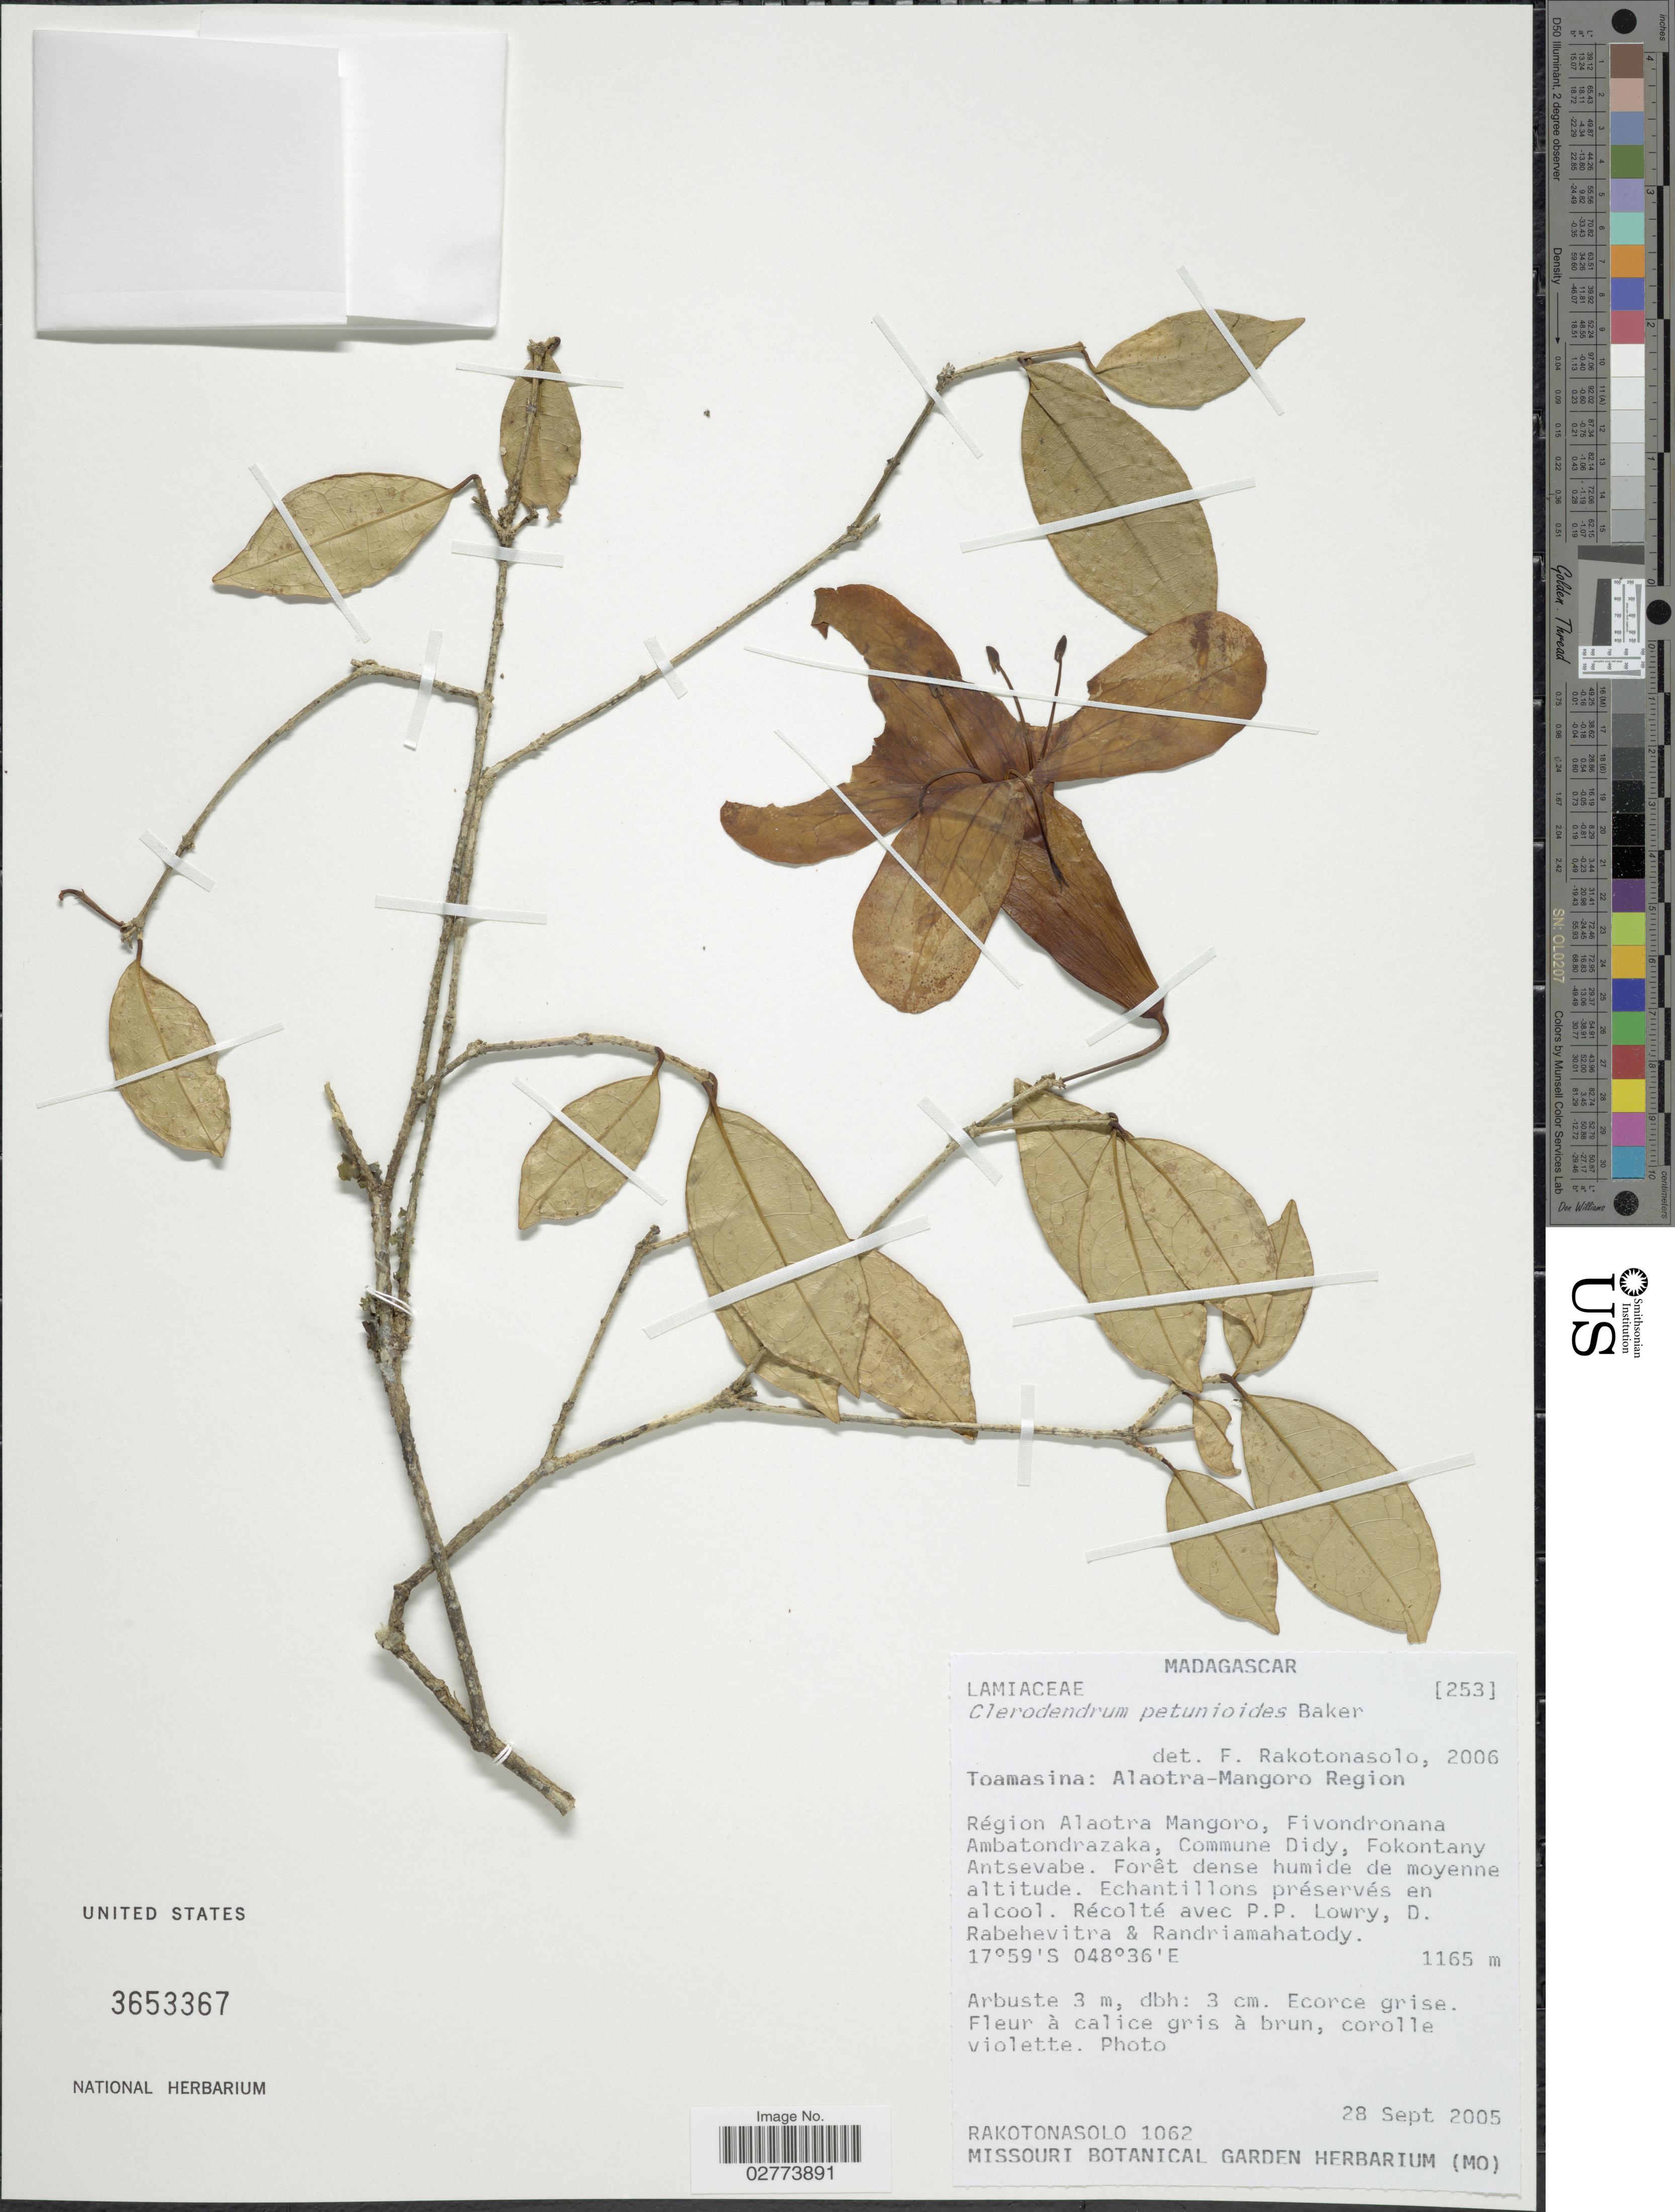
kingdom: Plantae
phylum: Tracheophyta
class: Magnoliopsida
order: Lamiales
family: Lamiaceae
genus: Clerodendrum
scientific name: Clerodendrum petunioides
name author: Baker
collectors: Rakotonasolo, P. Lowry, D. Rabehevitra & Randriamahatody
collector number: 1062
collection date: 2005-09-28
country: Madagascar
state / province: Alaotra Mangoro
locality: Alaotra-Mangoro Region. Région Alaotra Mangoro, Fivondronana Ambatondrazaka, Commune Didy, Fokontany Antsevabe.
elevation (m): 1165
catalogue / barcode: US 3653367